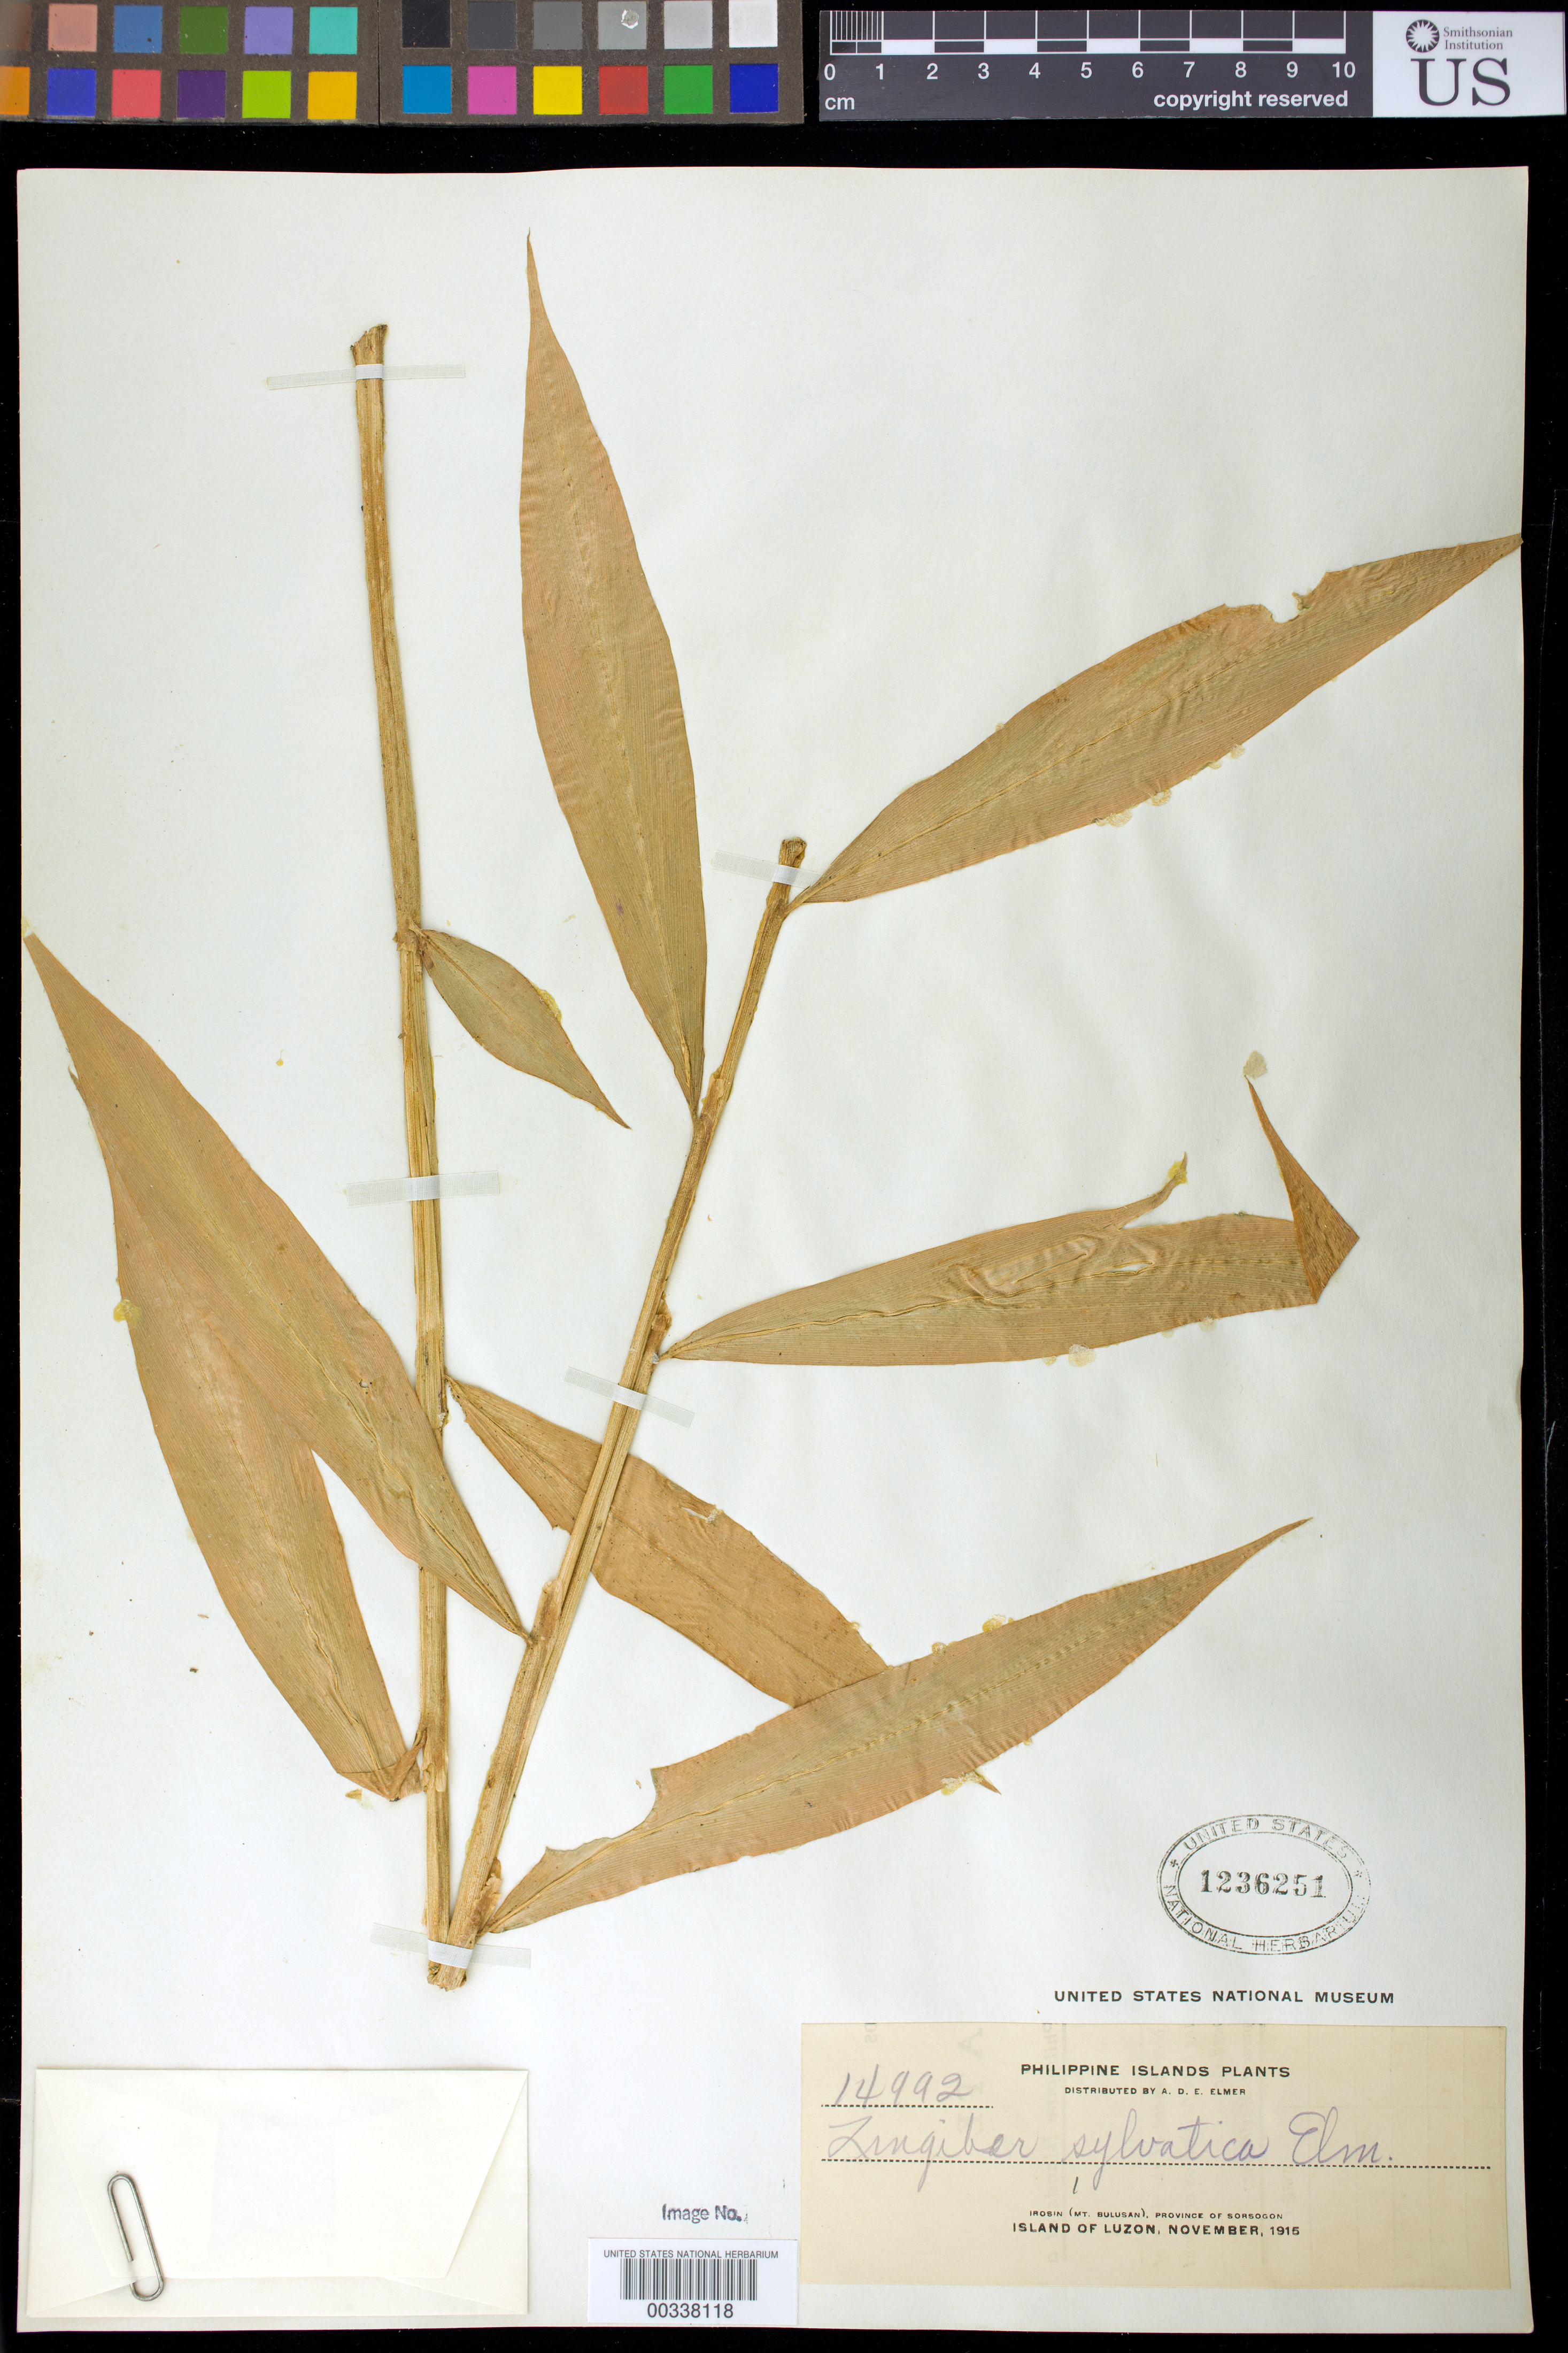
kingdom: Plantae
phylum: Tracheophyta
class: Liliopsida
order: Zingiberales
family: Zingiberaceae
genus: Zingiber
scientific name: Zingiber sylvaticum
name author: Elmer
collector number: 14992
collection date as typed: Nov 1915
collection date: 1915-11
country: Philippines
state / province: Bicol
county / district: Sorsogon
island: Luzon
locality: Irosin (Mt. Bulusan)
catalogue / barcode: US 1236251